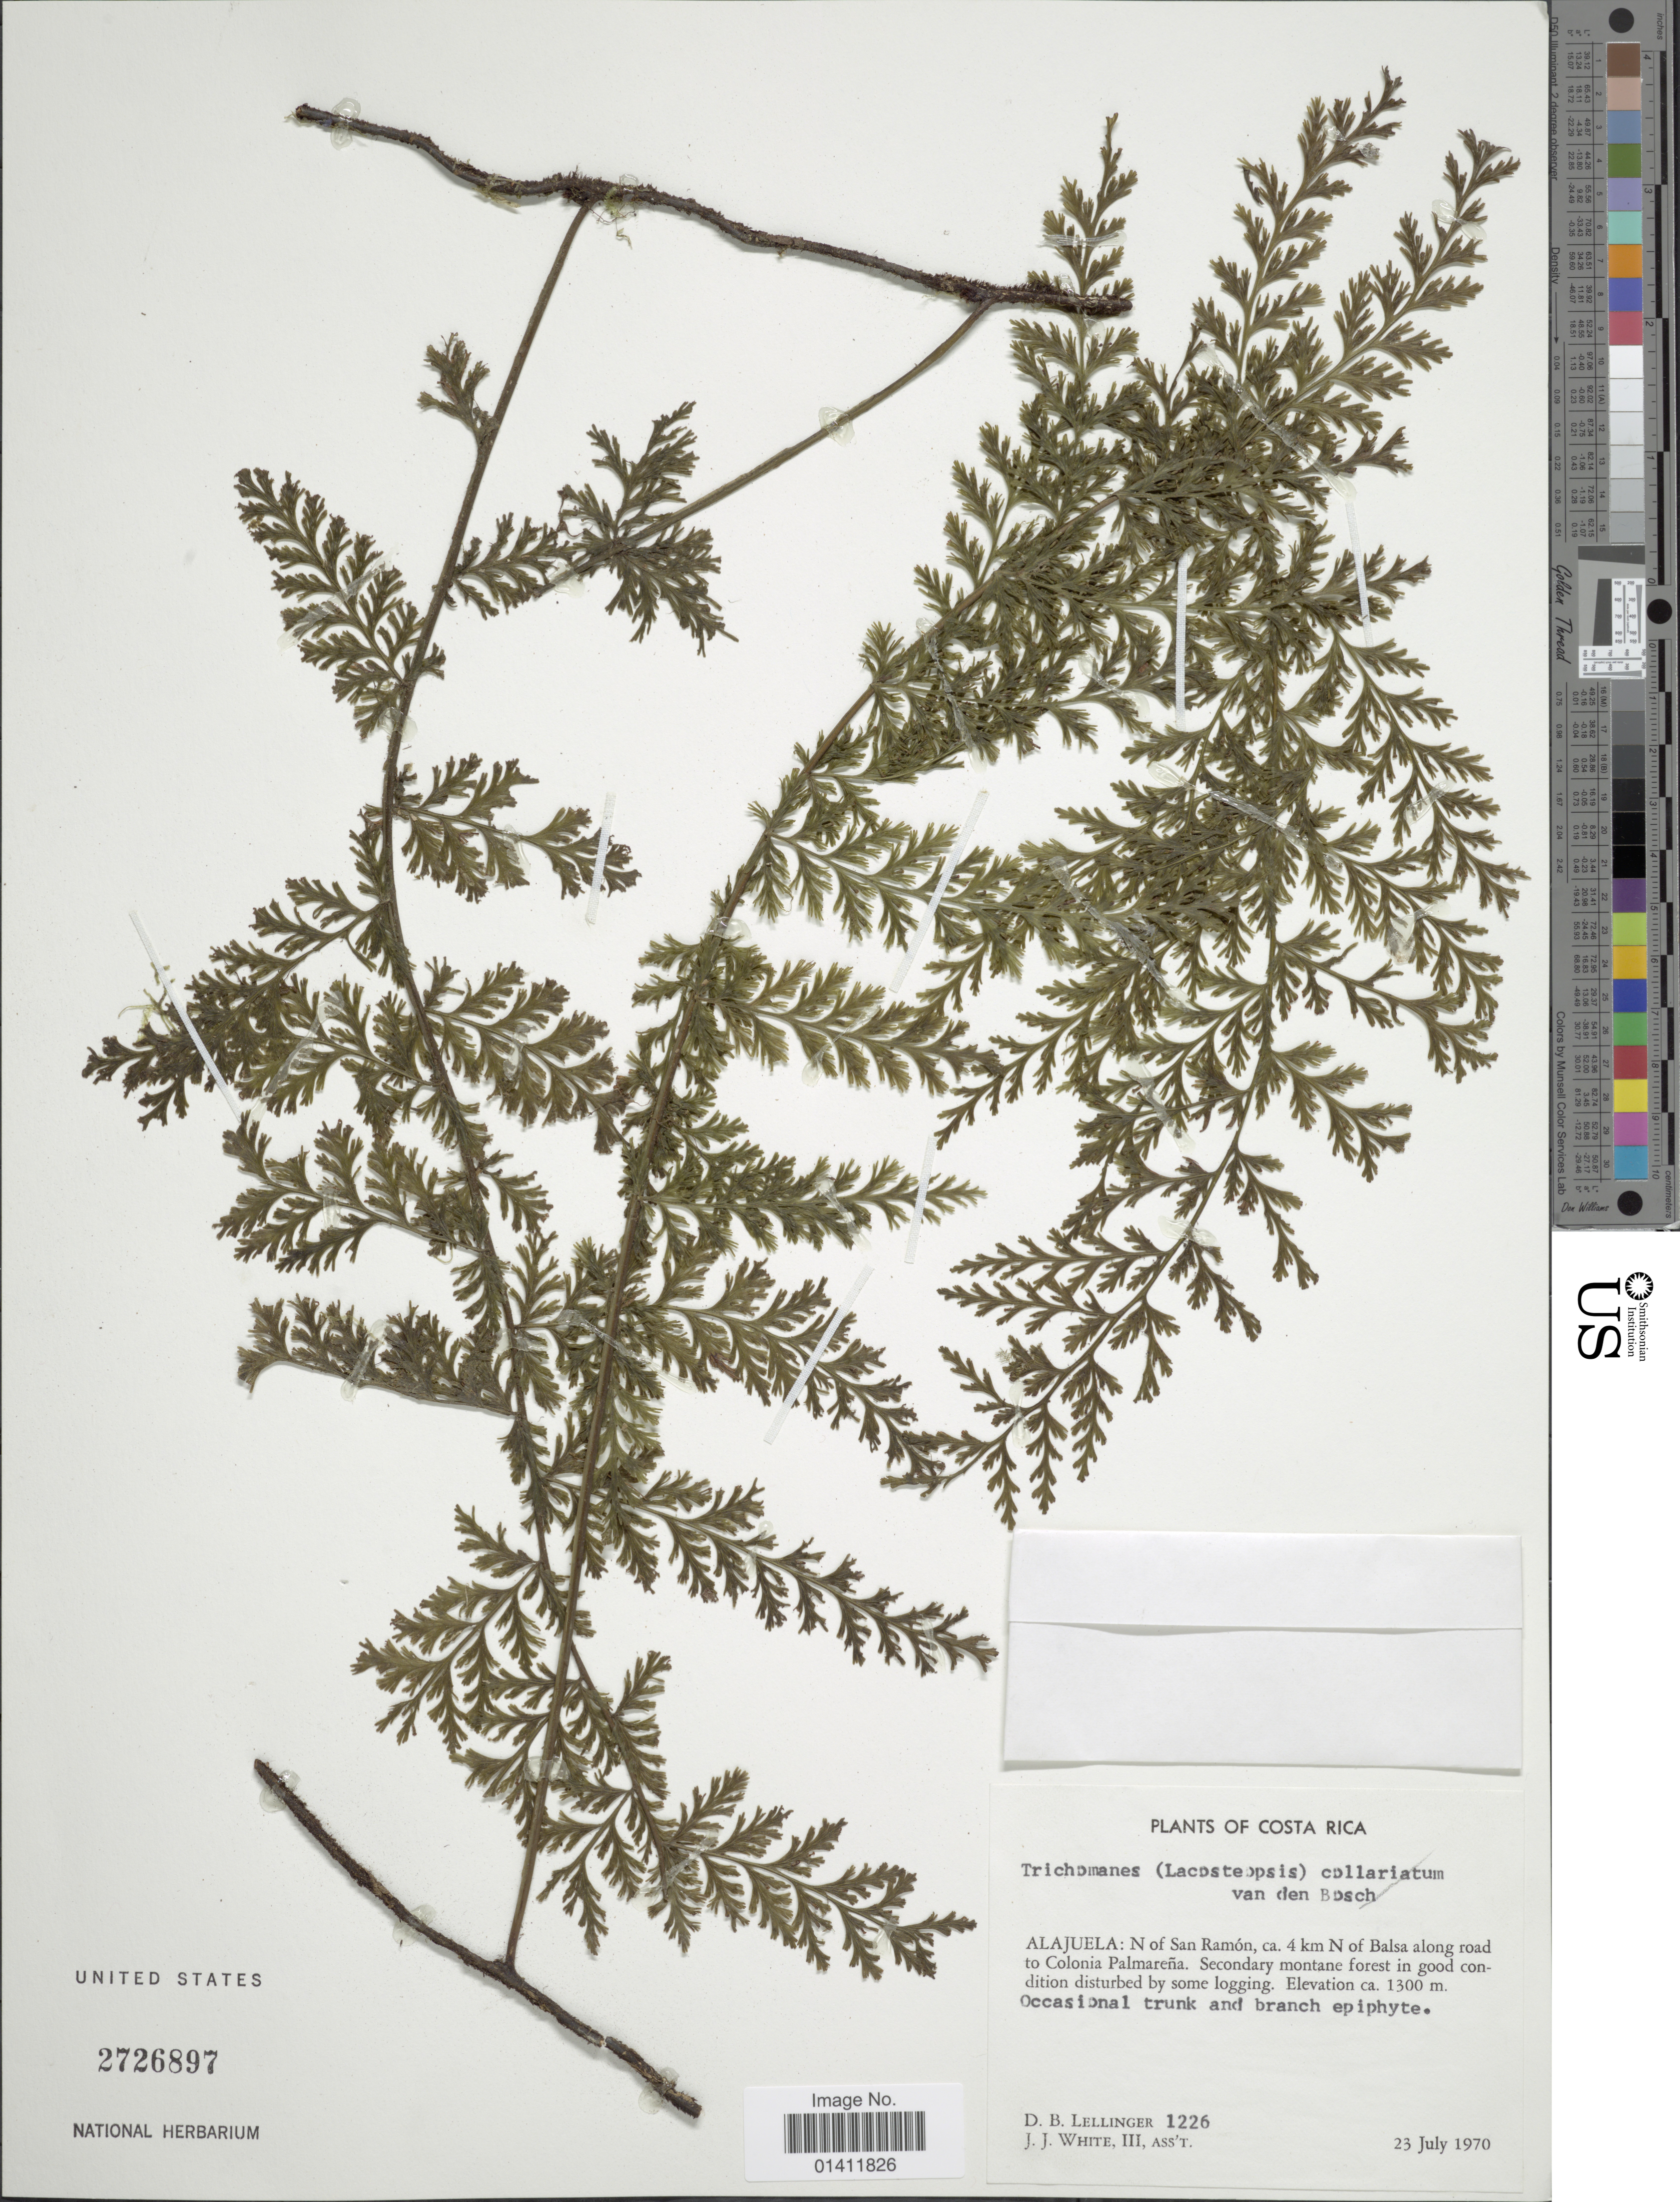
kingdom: Plantae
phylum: Tracheophyta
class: Polypodiopsida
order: Hymenophyllales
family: Hymenophyllaceae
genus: Vandenboschia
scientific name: Vandenboschia radicans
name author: (Sw.) Copel.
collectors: P. C. Standley & J. J. White III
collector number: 1226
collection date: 1970-07-23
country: Costa Rica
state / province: Alajuela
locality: N of San Ramon, ca. 4 km N of Balsa along road to Colonia Palmarena.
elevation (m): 1300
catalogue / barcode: US 2726897